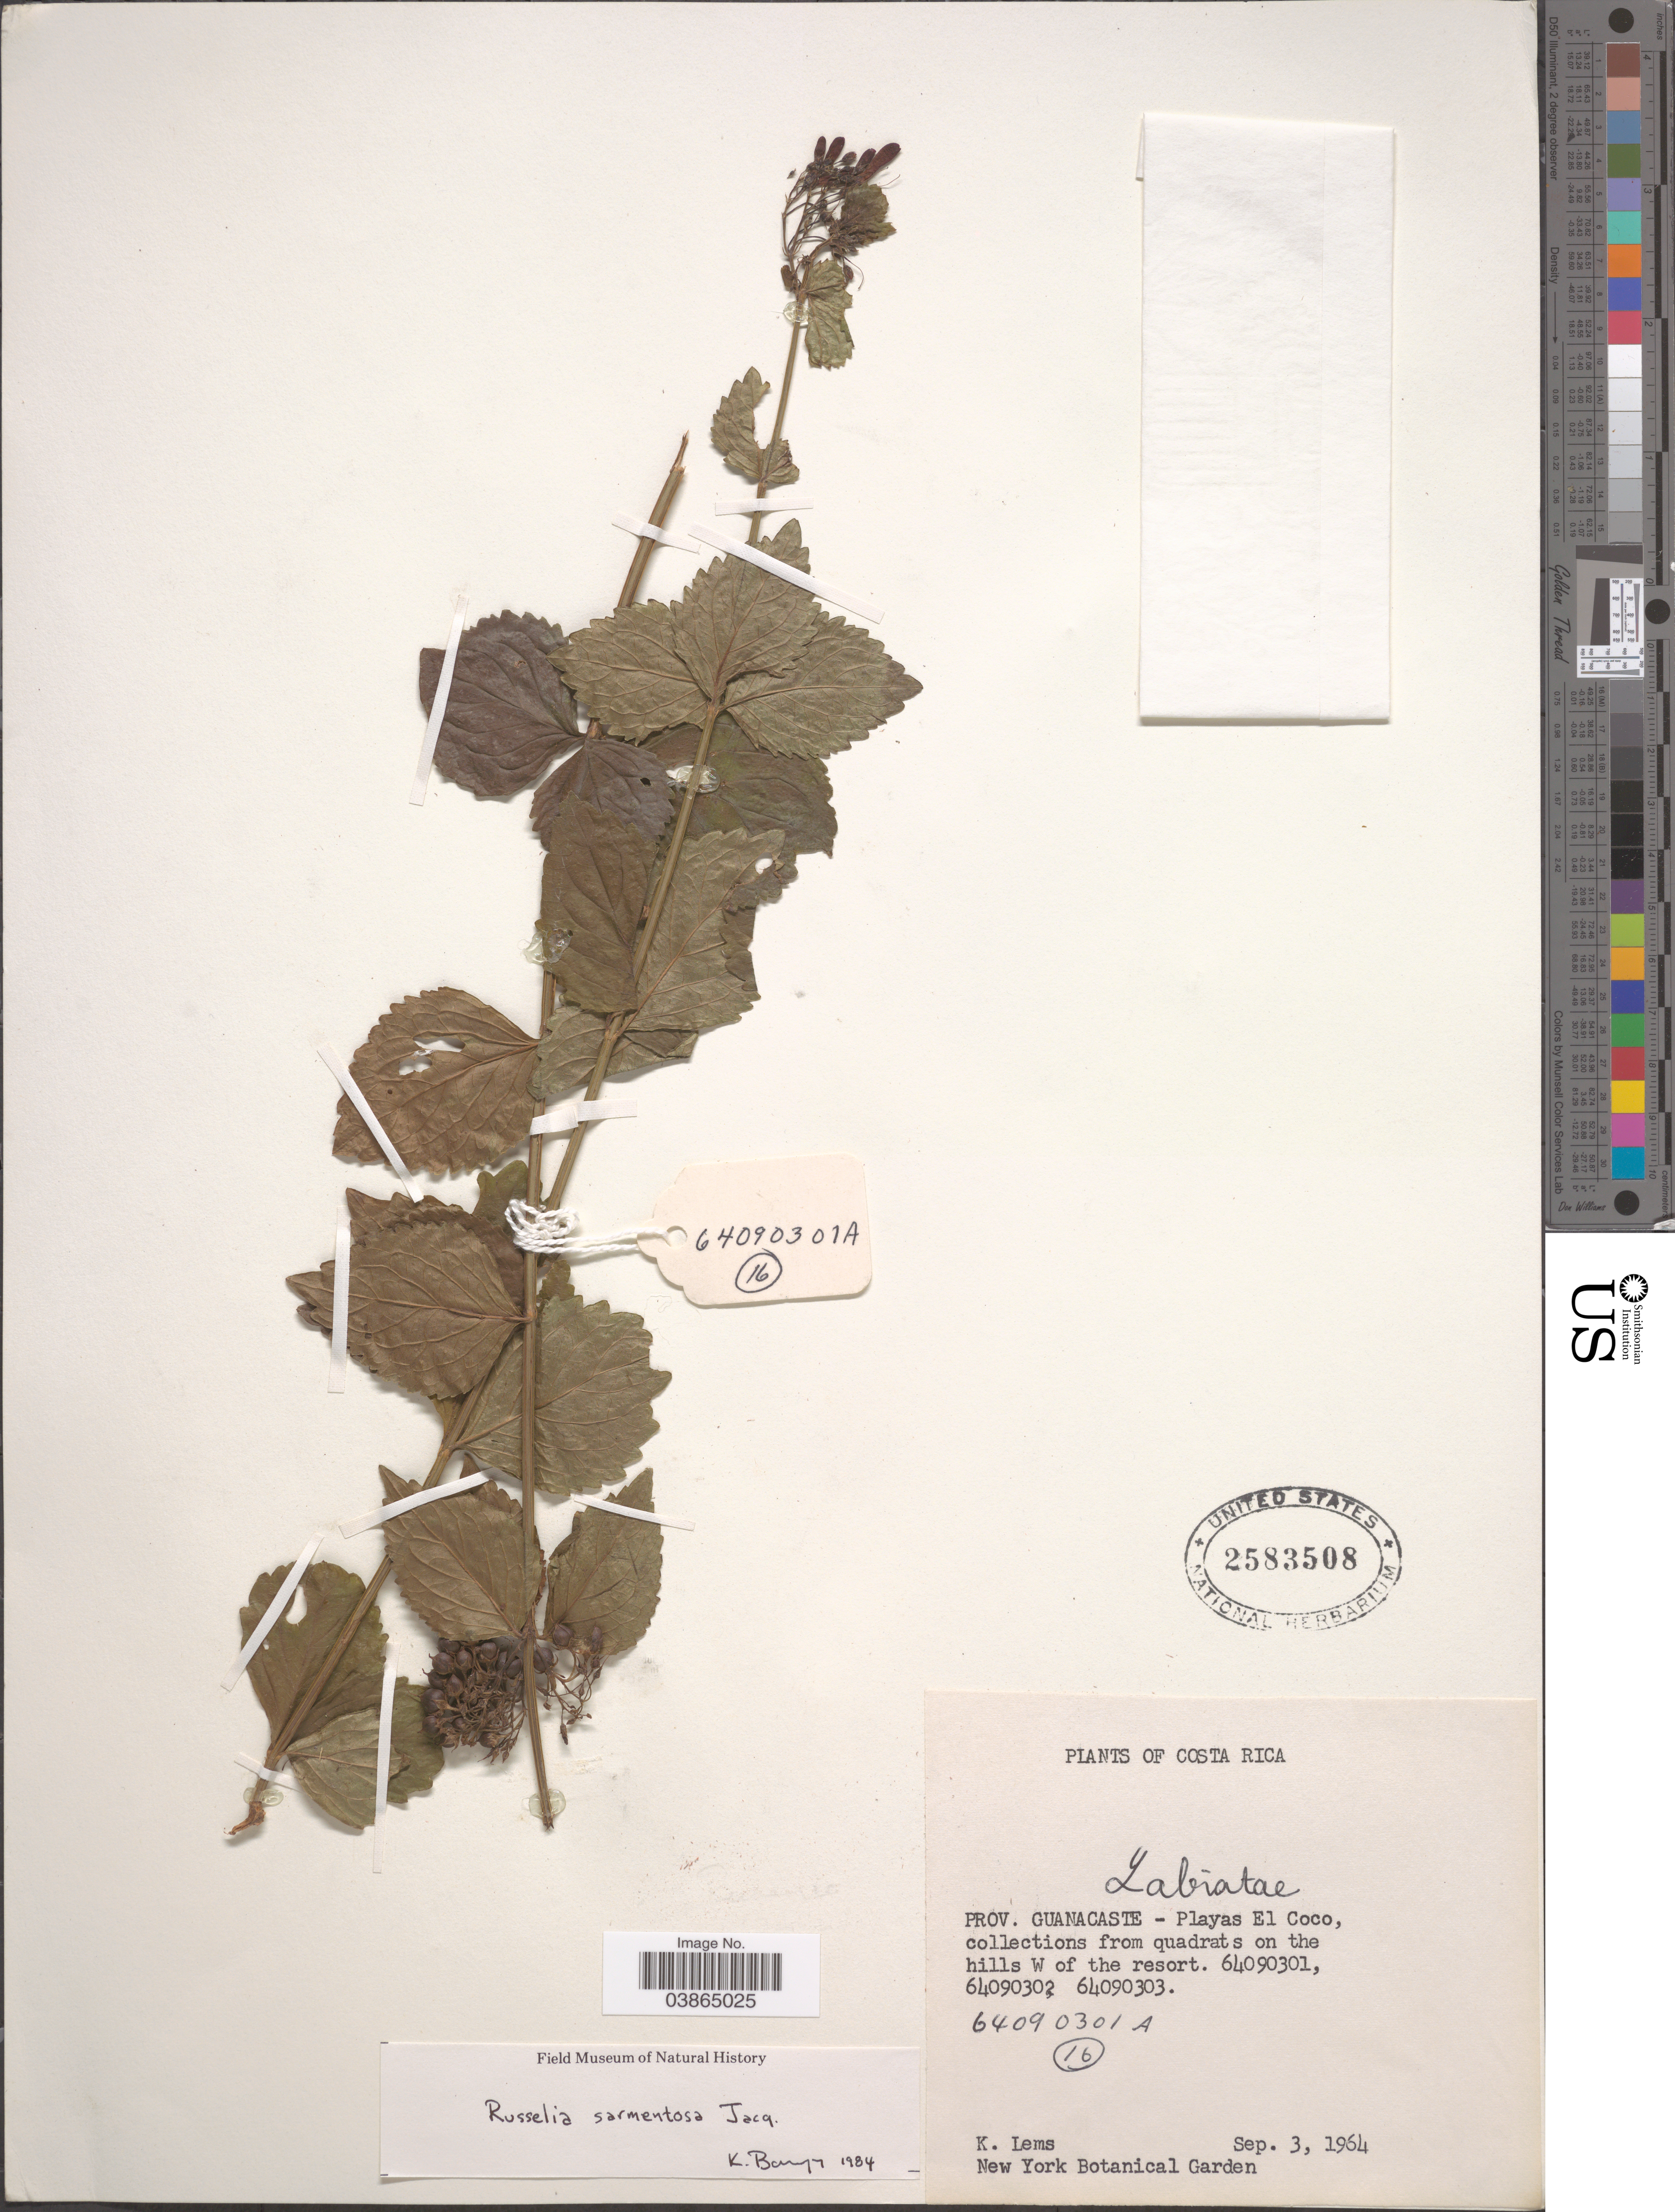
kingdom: Plantae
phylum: Tracheophyta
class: Magnoliopsida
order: Lamiales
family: Plantaginaceae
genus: Russelia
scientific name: Russelia sarmentosa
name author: Jacq.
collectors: K. Lems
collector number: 16?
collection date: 1964-09-03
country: Costa Rica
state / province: Guanacaste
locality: Playas El Coco, from quadrats on the hills W of the resort. 64090301, 64090302, 64090303. 64090301 A.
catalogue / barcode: US 2583508